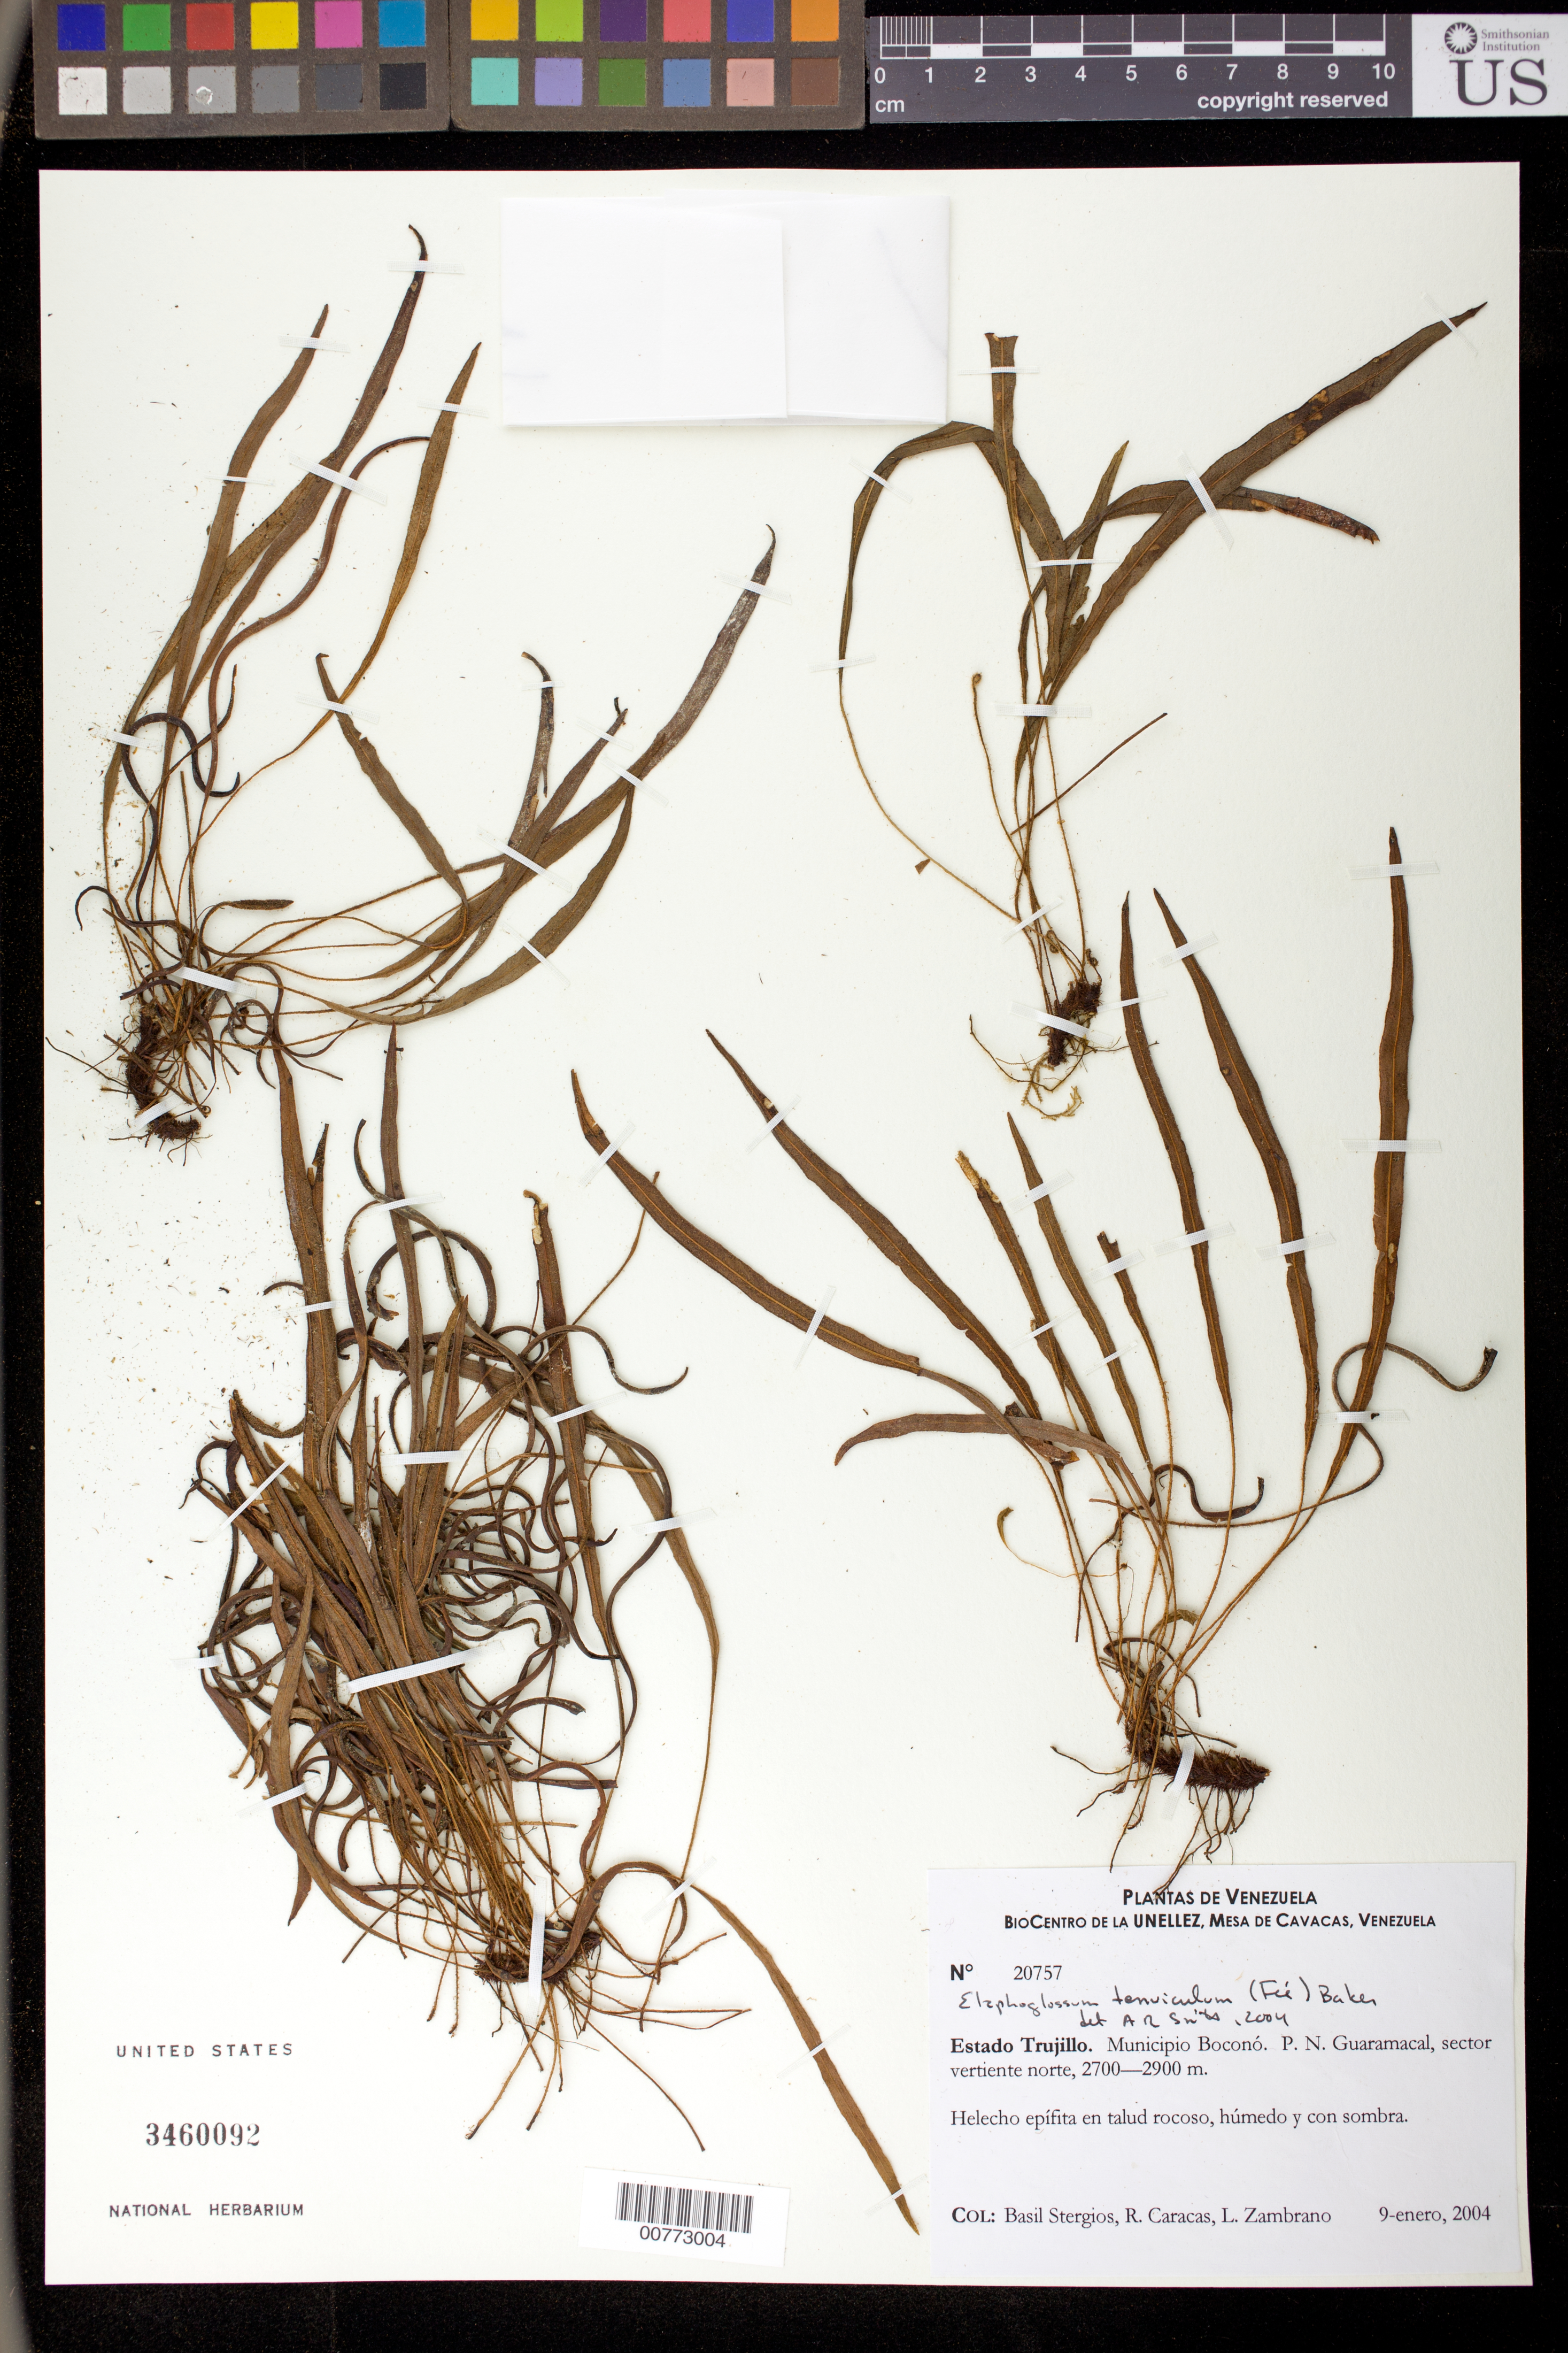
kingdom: Plantae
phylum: Tracheophyta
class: Polypodiopsida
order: Polypodiales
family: Dryopteridaceae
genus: Elaphoglossum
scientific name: Elaphoglossum tenuiculum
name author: (Fée) Baker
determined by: Smith, Alan R., (UC)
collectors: B. G. Stergios, R. Caracas & L. Zambrano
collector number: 20757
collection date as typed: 09 Jan 2004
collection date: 2004-01-09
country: Venezuela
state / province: Trujillo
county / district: Boconó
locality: Parque Nacional Guaramacal, vertiente N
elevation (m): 2700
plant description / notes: NY, PORT, UC, US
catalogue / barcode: US 3460092